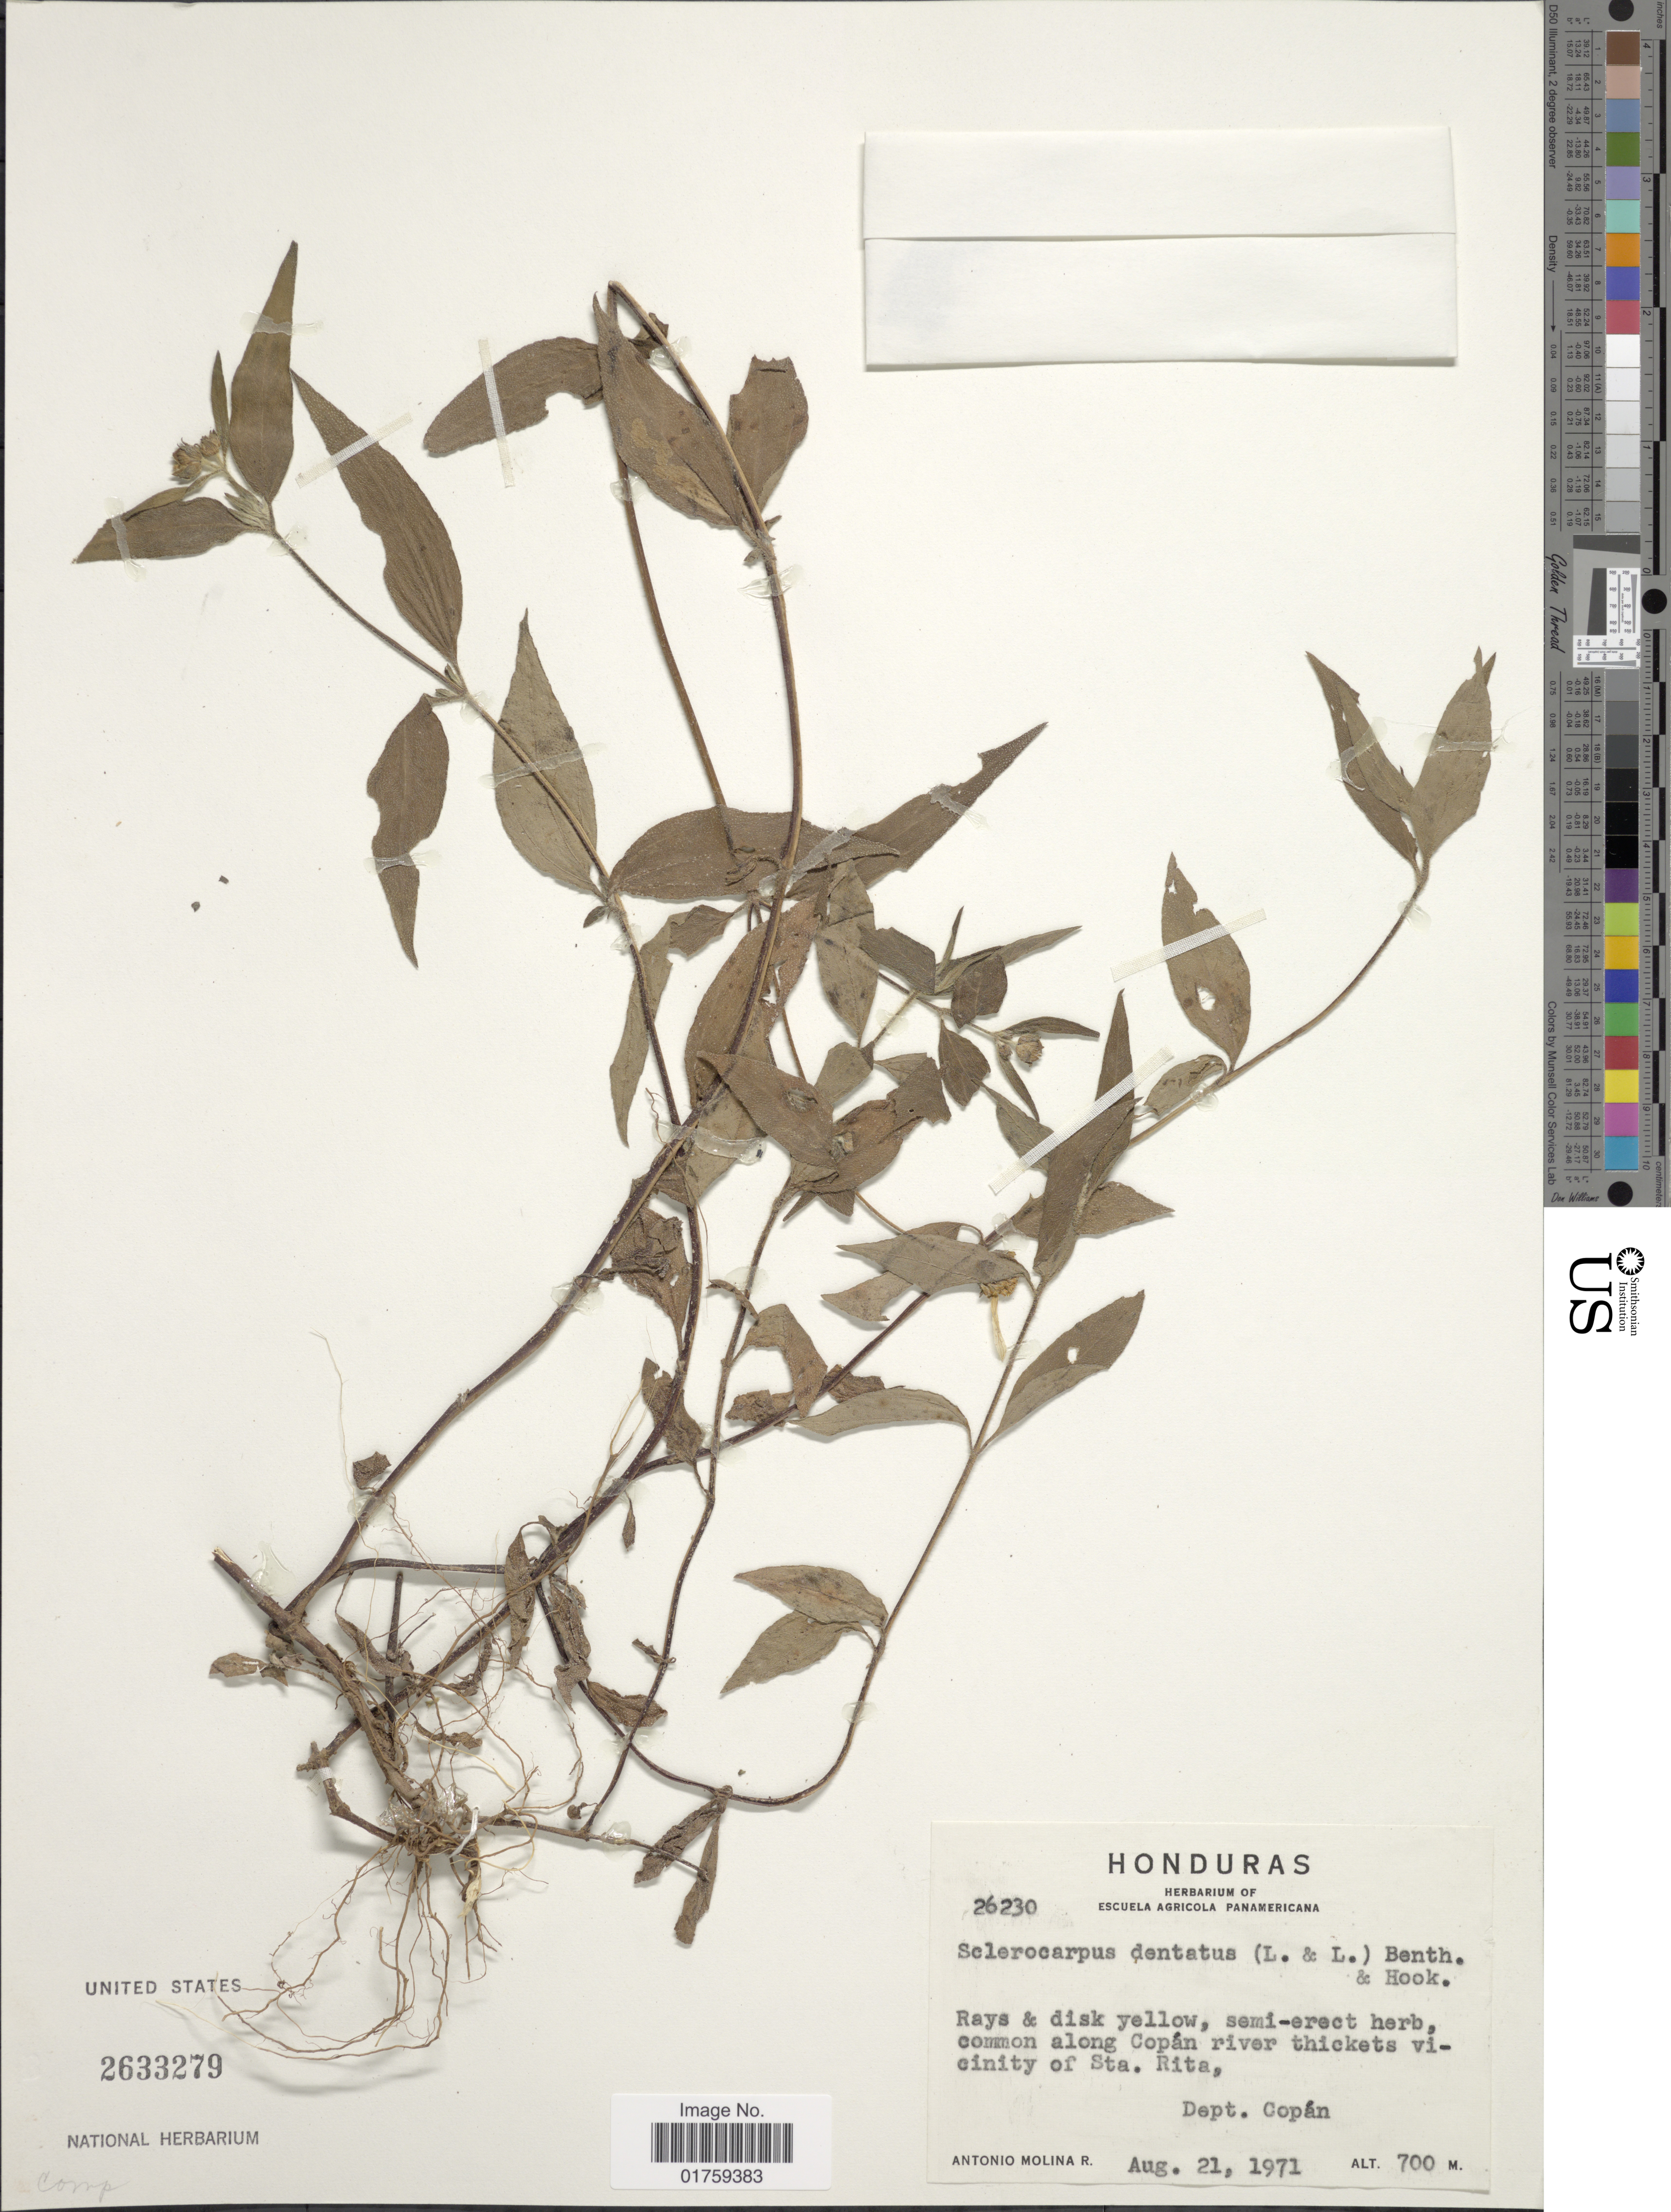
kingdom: Plantae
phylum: Tracheophyta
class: Magnoliopsida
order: Asterales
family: Asteraceae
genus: Sclerocarpus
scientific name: Sclerocarpus dentatus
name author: (La Llave) Benth. & Hook. f. ex Hemsl.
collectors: A. Molina R.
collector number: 26230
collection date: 1971-08-21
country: Honduras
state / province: Copán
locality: Common along Copan river thickets vicinity of Sta. Rita, Dept. Copan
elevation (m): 700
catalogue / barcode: US 2633279